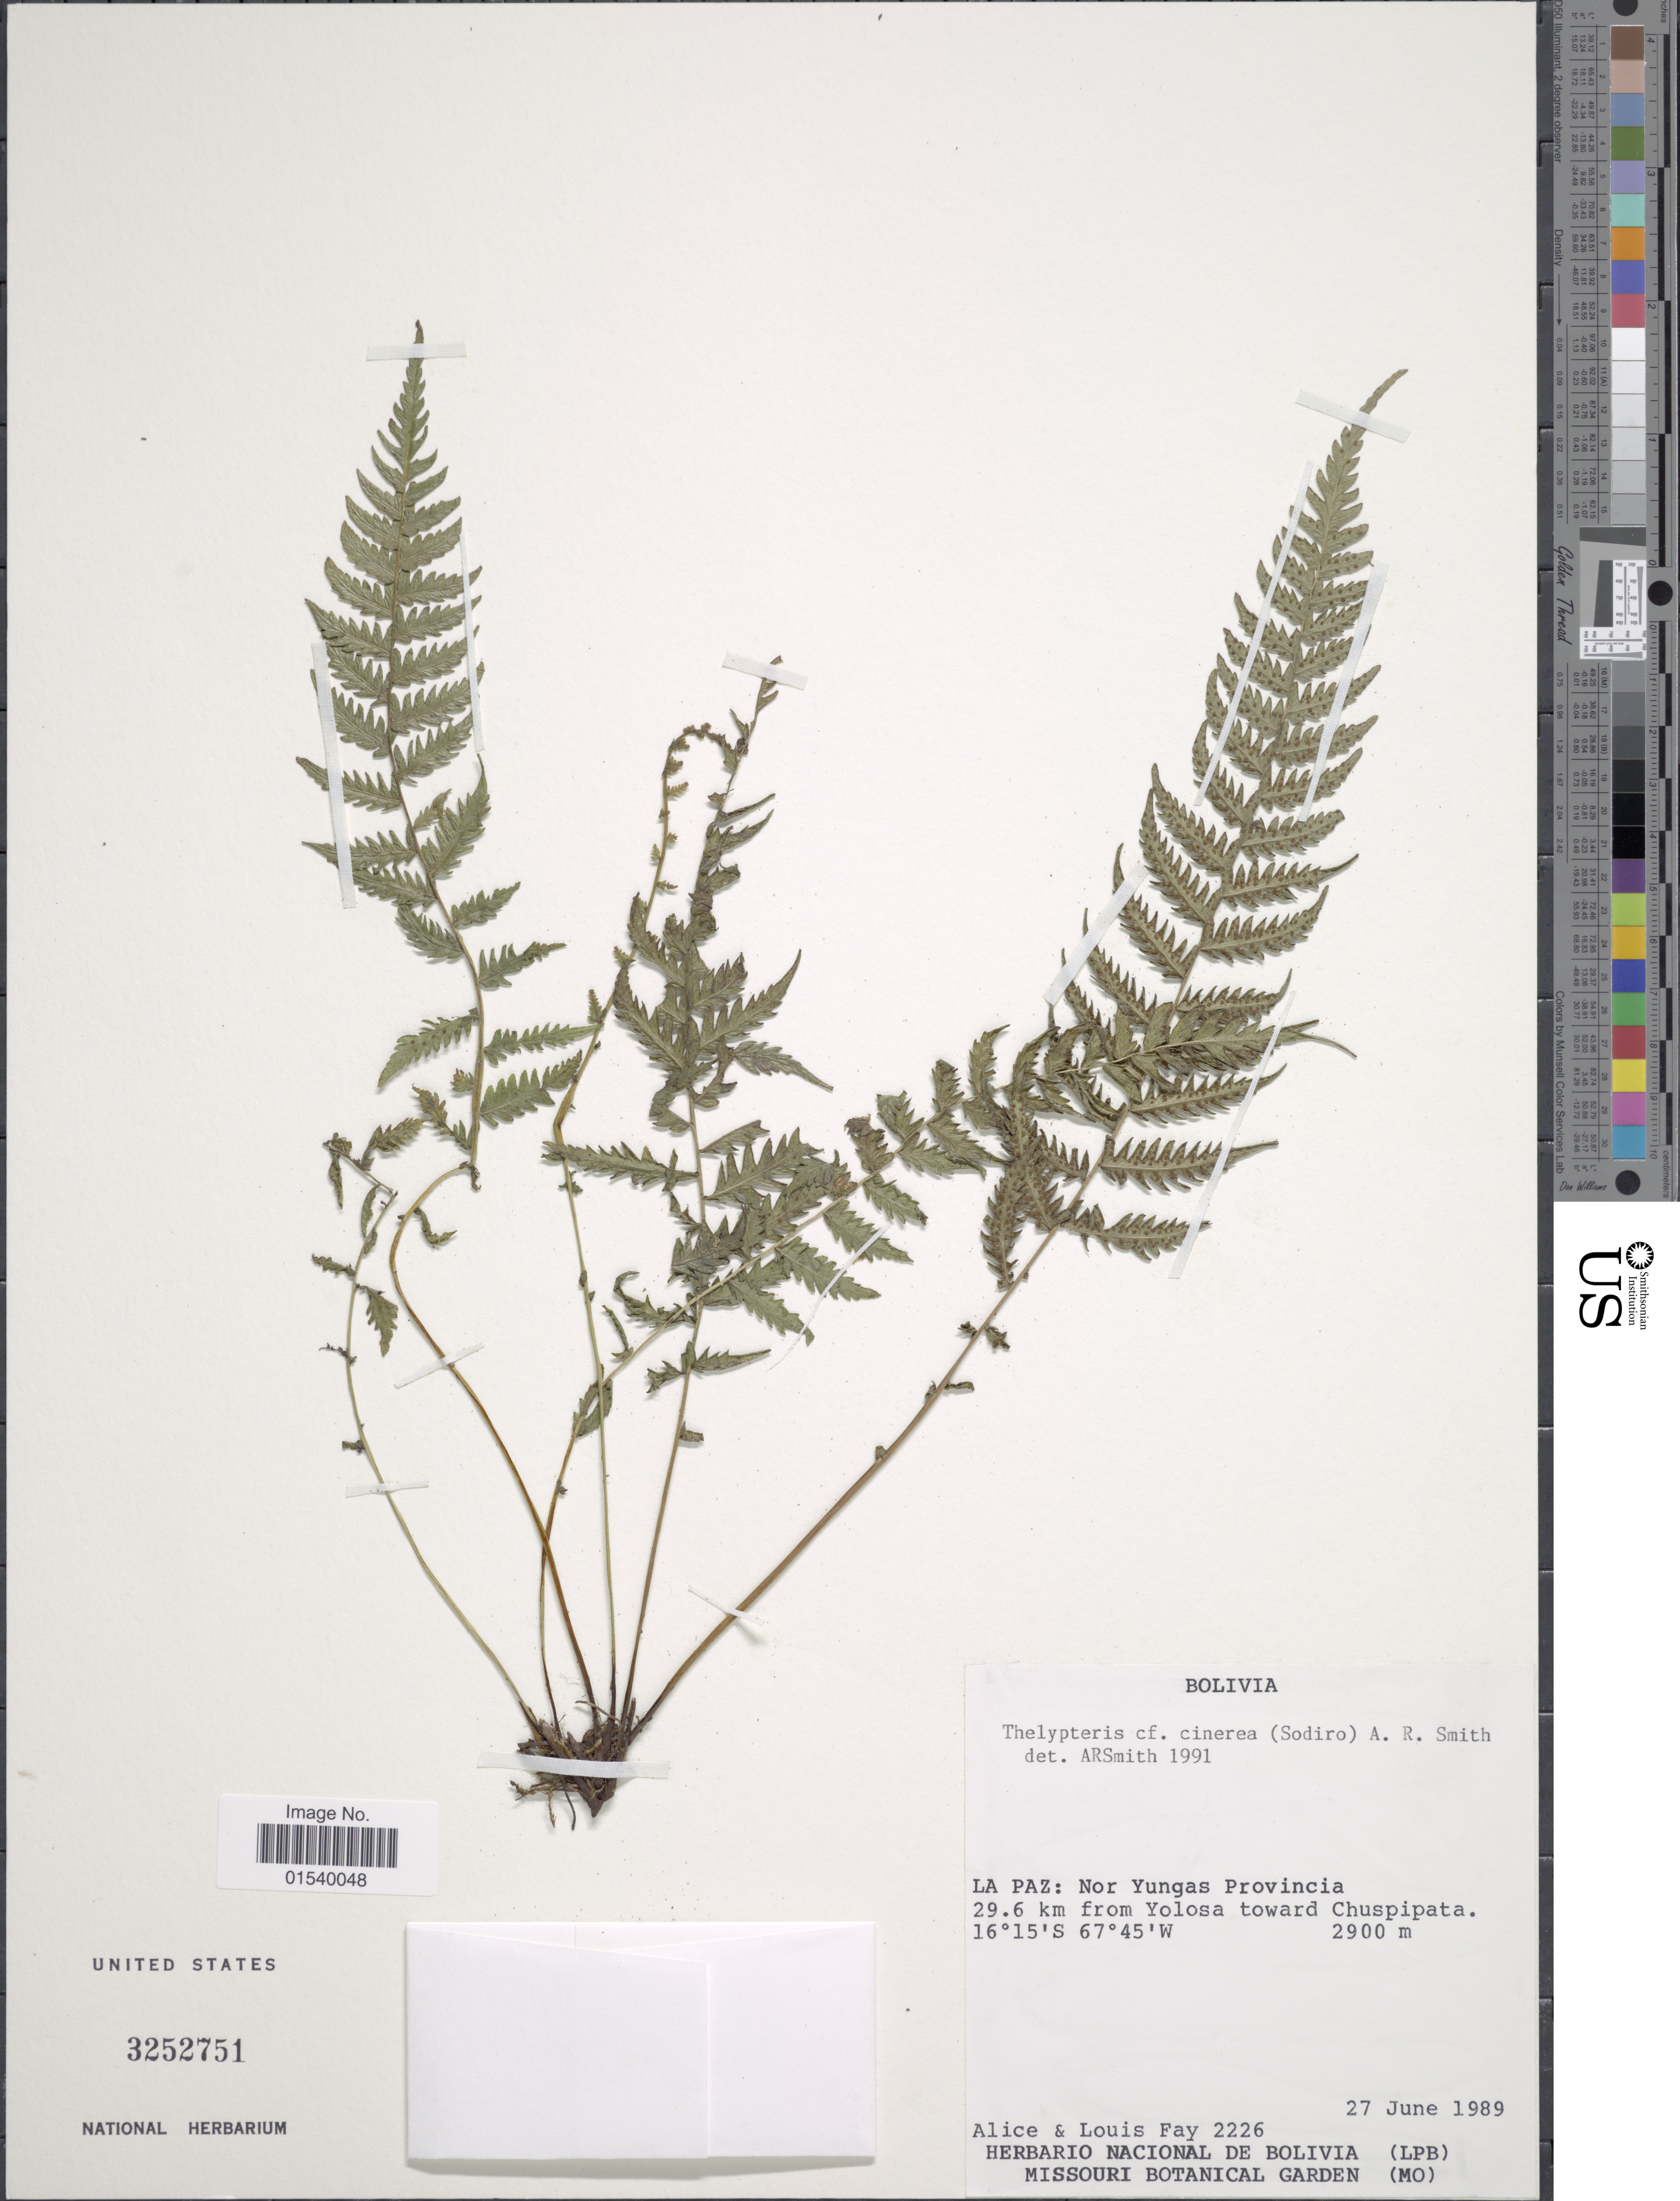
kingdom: Plantae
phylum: Tracheophyta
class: Polypodiopsida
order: Polypodiales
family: Thelypteridaceae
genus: Amauropelta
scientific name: Amauropelta cinerea (Sodiro) comb. nov., ined. 2015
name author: (Sodiro)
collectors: A. Fay & L. Fay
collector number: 2226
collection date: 1989-06-27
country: Bolivia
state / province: La Paz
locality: Nor Yungas Provincia 29.6 km from Yolosa toward Chuspipata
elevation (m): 2900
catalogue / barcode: US 3252751